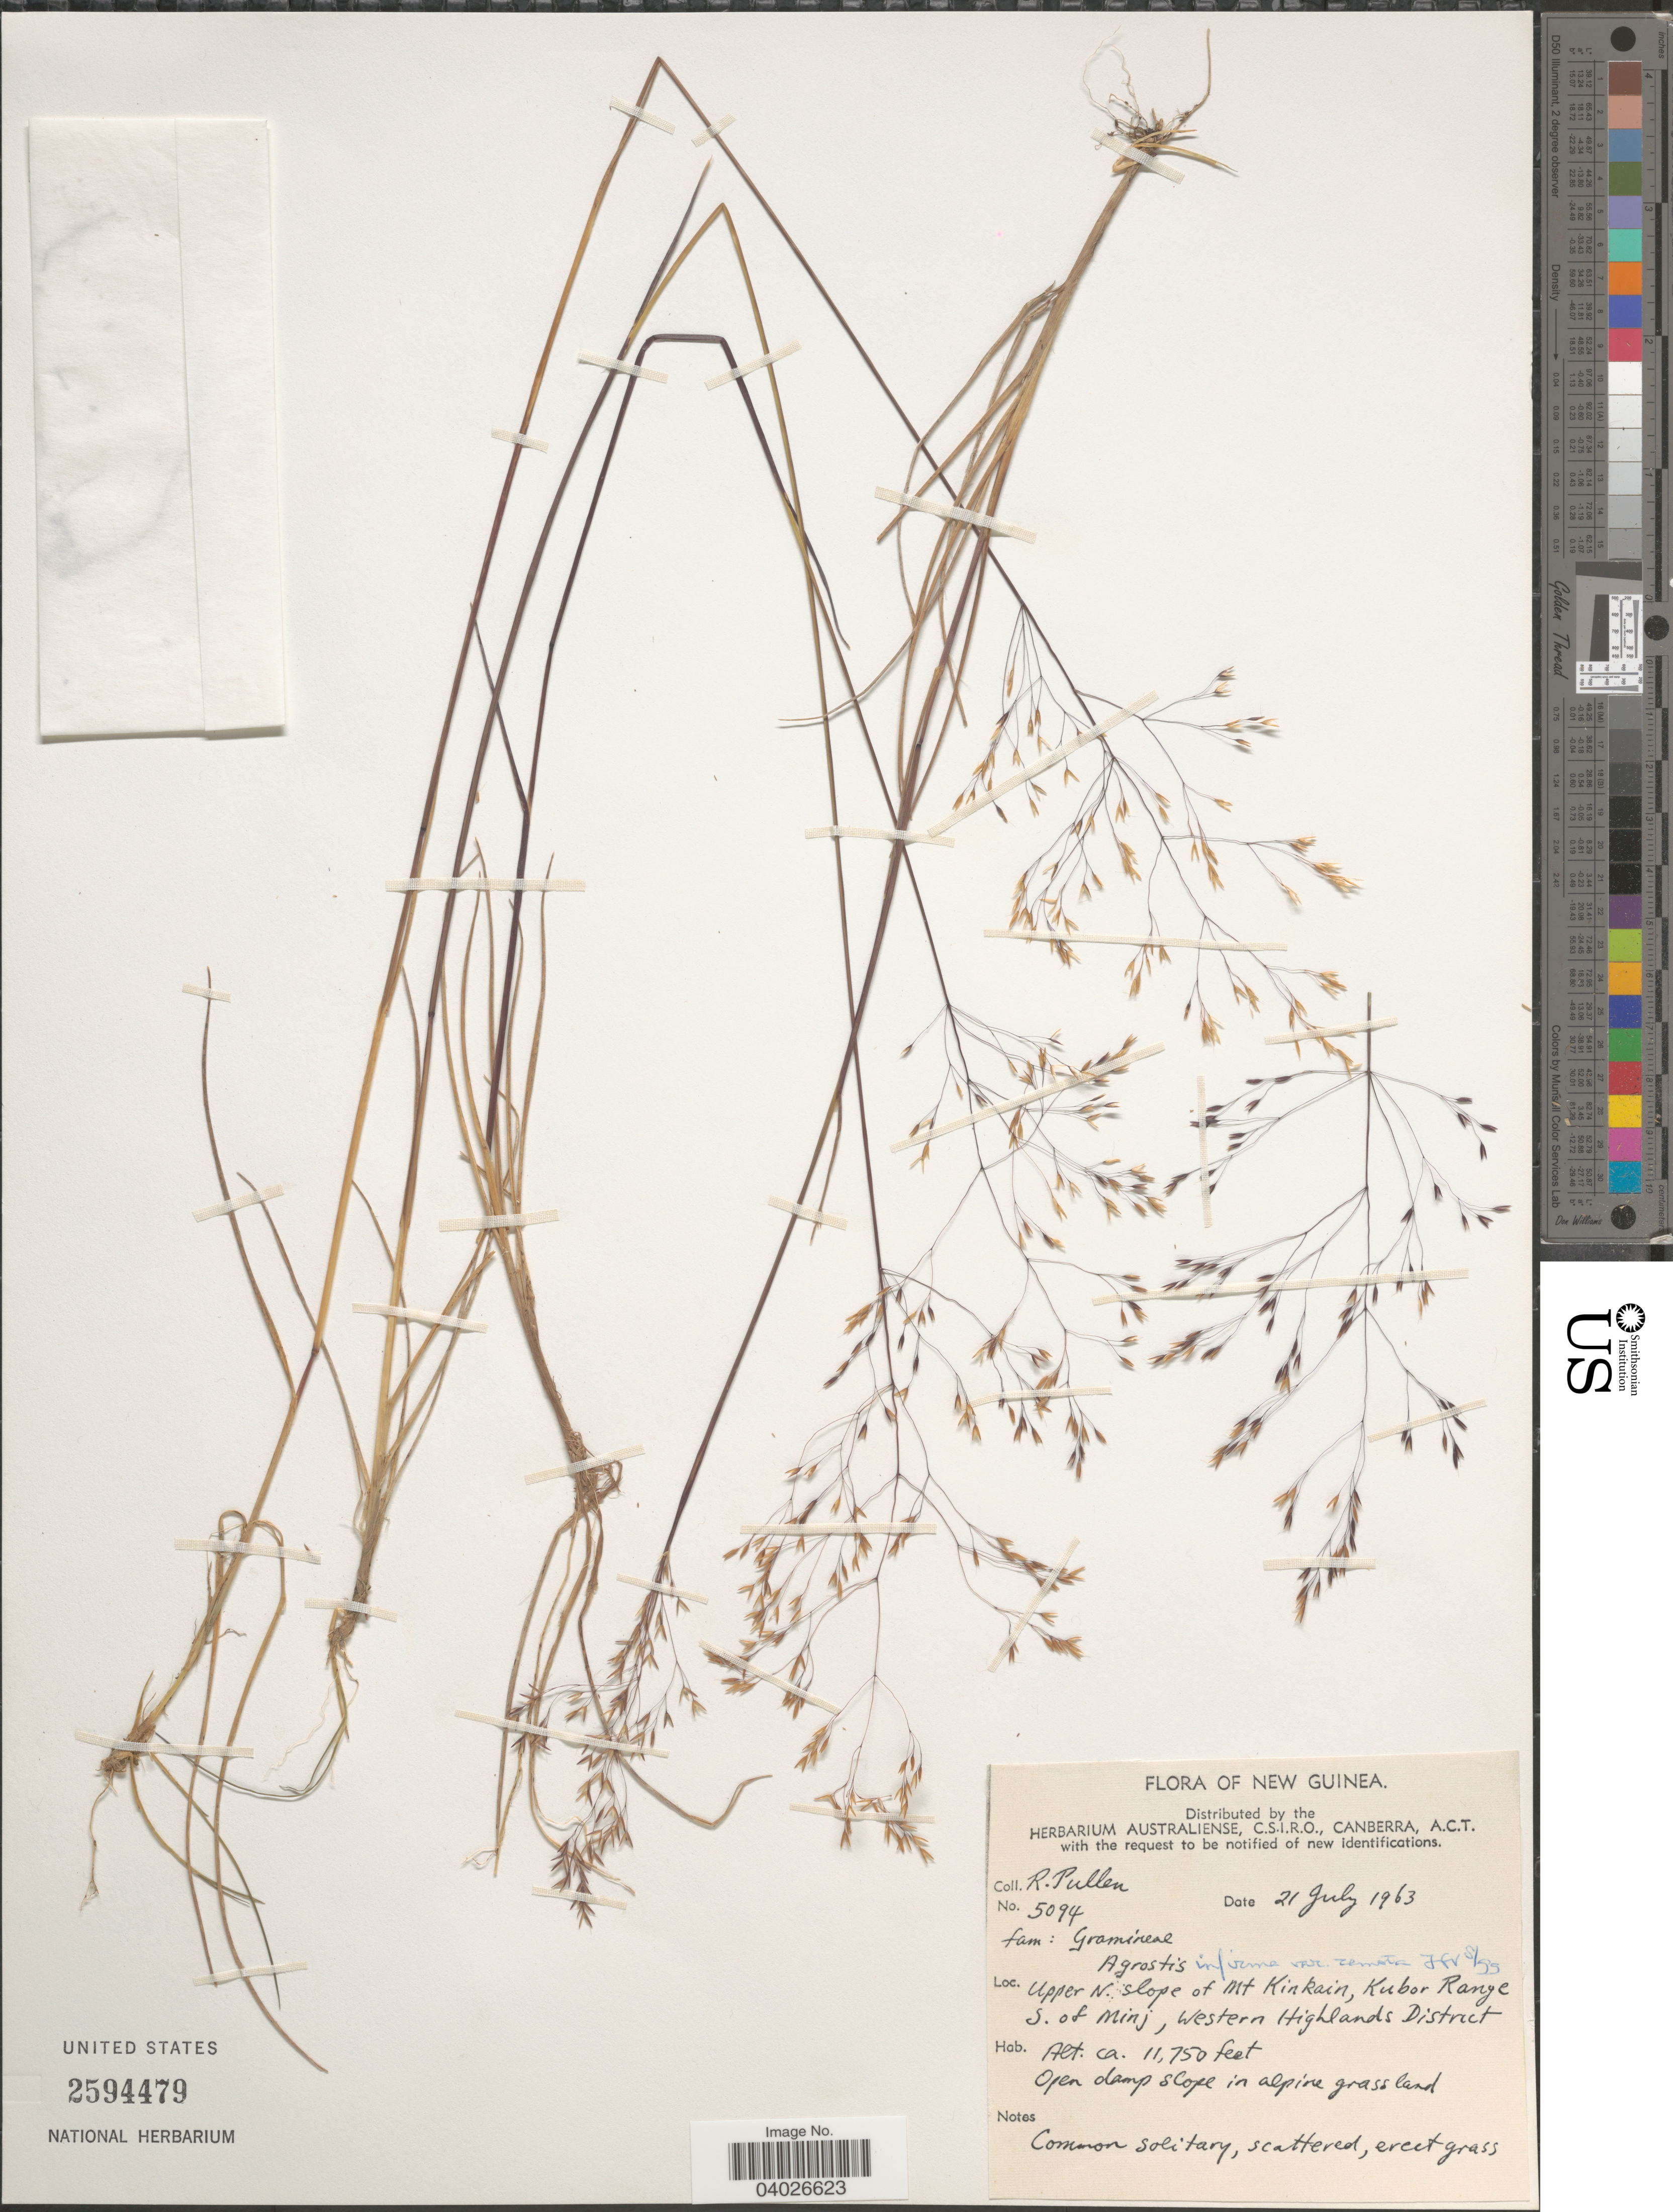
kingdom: Plantae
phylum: Tracheophyta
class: Liliopsida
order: Poales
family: Poaceae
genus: Agrostis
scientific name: Agrostis infirma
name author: Büse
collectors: R. Pullen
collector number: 5094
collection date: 1963-07-21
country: Papua New Guinea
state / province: Western Highlands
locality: New Guinea. Upper N. slope of Mt Kinkain, Kubor Range S. of Minj, Western Highlands District.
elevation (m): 3581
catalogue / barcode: US 2594479